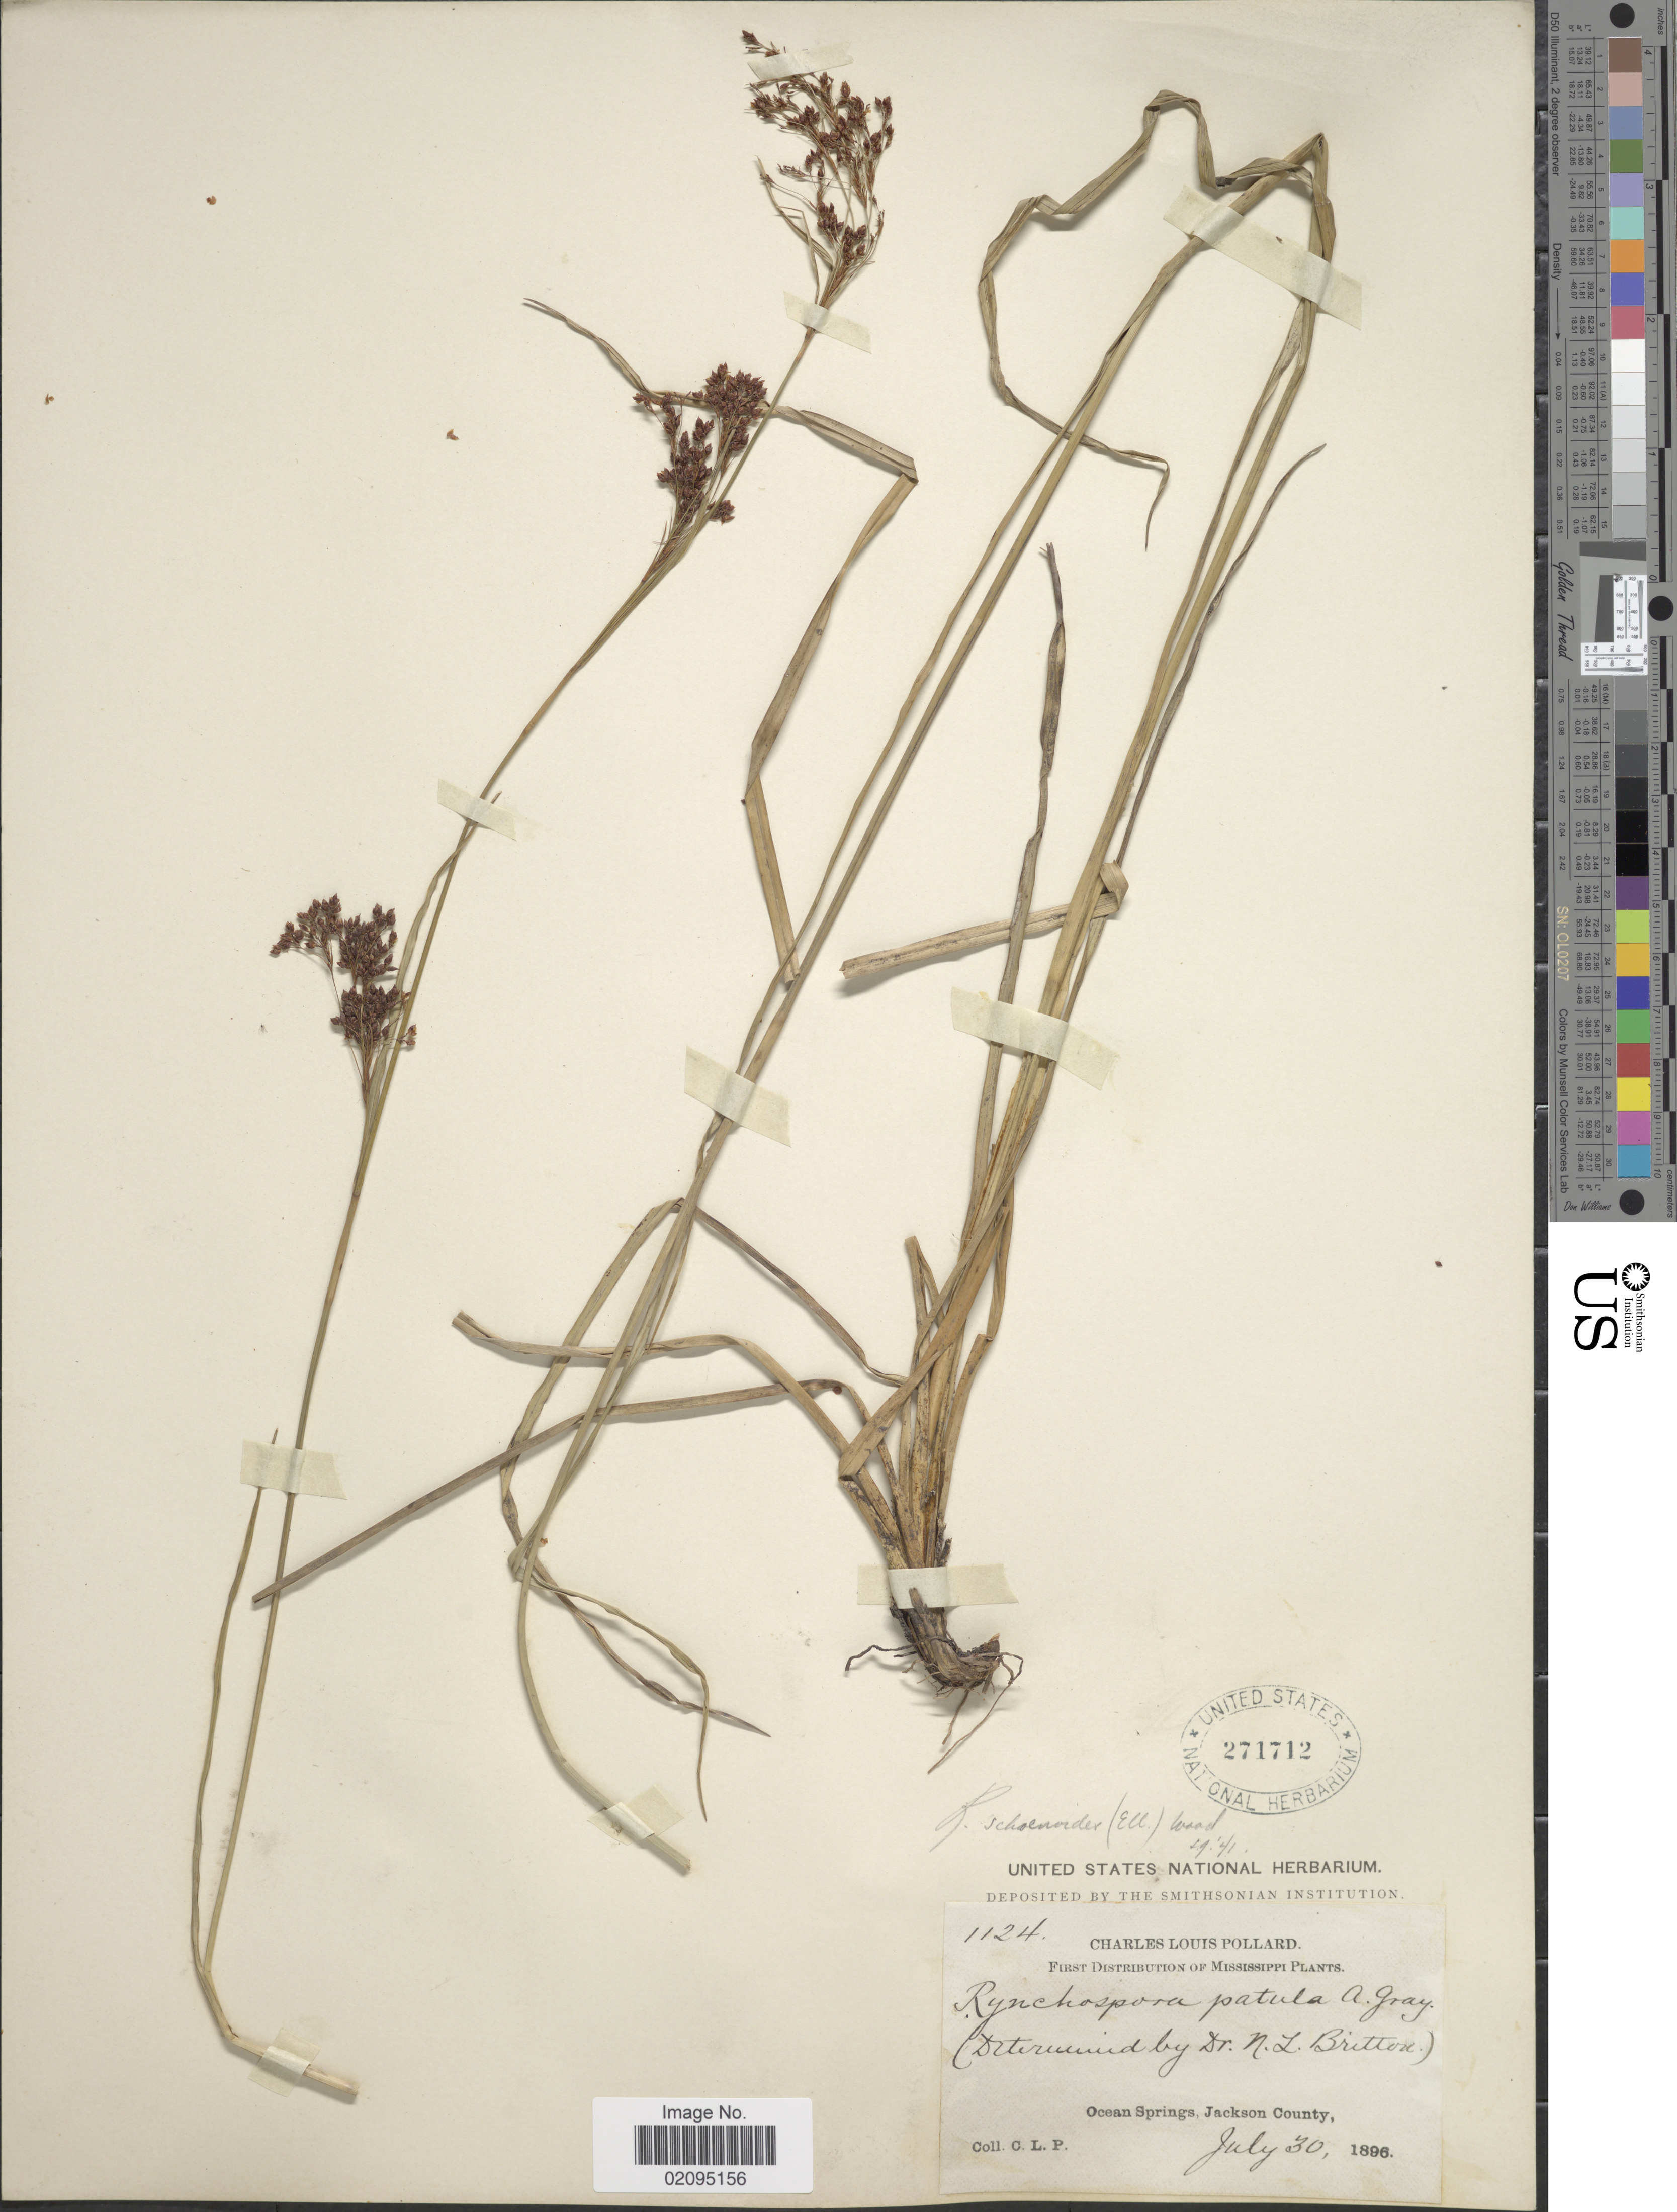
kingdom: Plantae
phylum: Tracheophyta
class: Liliopsida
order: Poales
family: Cyperaceae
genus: Rhynchospora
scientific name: Rhynchospora elliottii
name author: A. Dietr.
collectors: C. L. Pollard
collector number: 1124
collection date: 1896-07-30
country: United States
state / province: Mississippi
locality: Ocean Springs, Jackson County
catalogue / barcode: US 271712